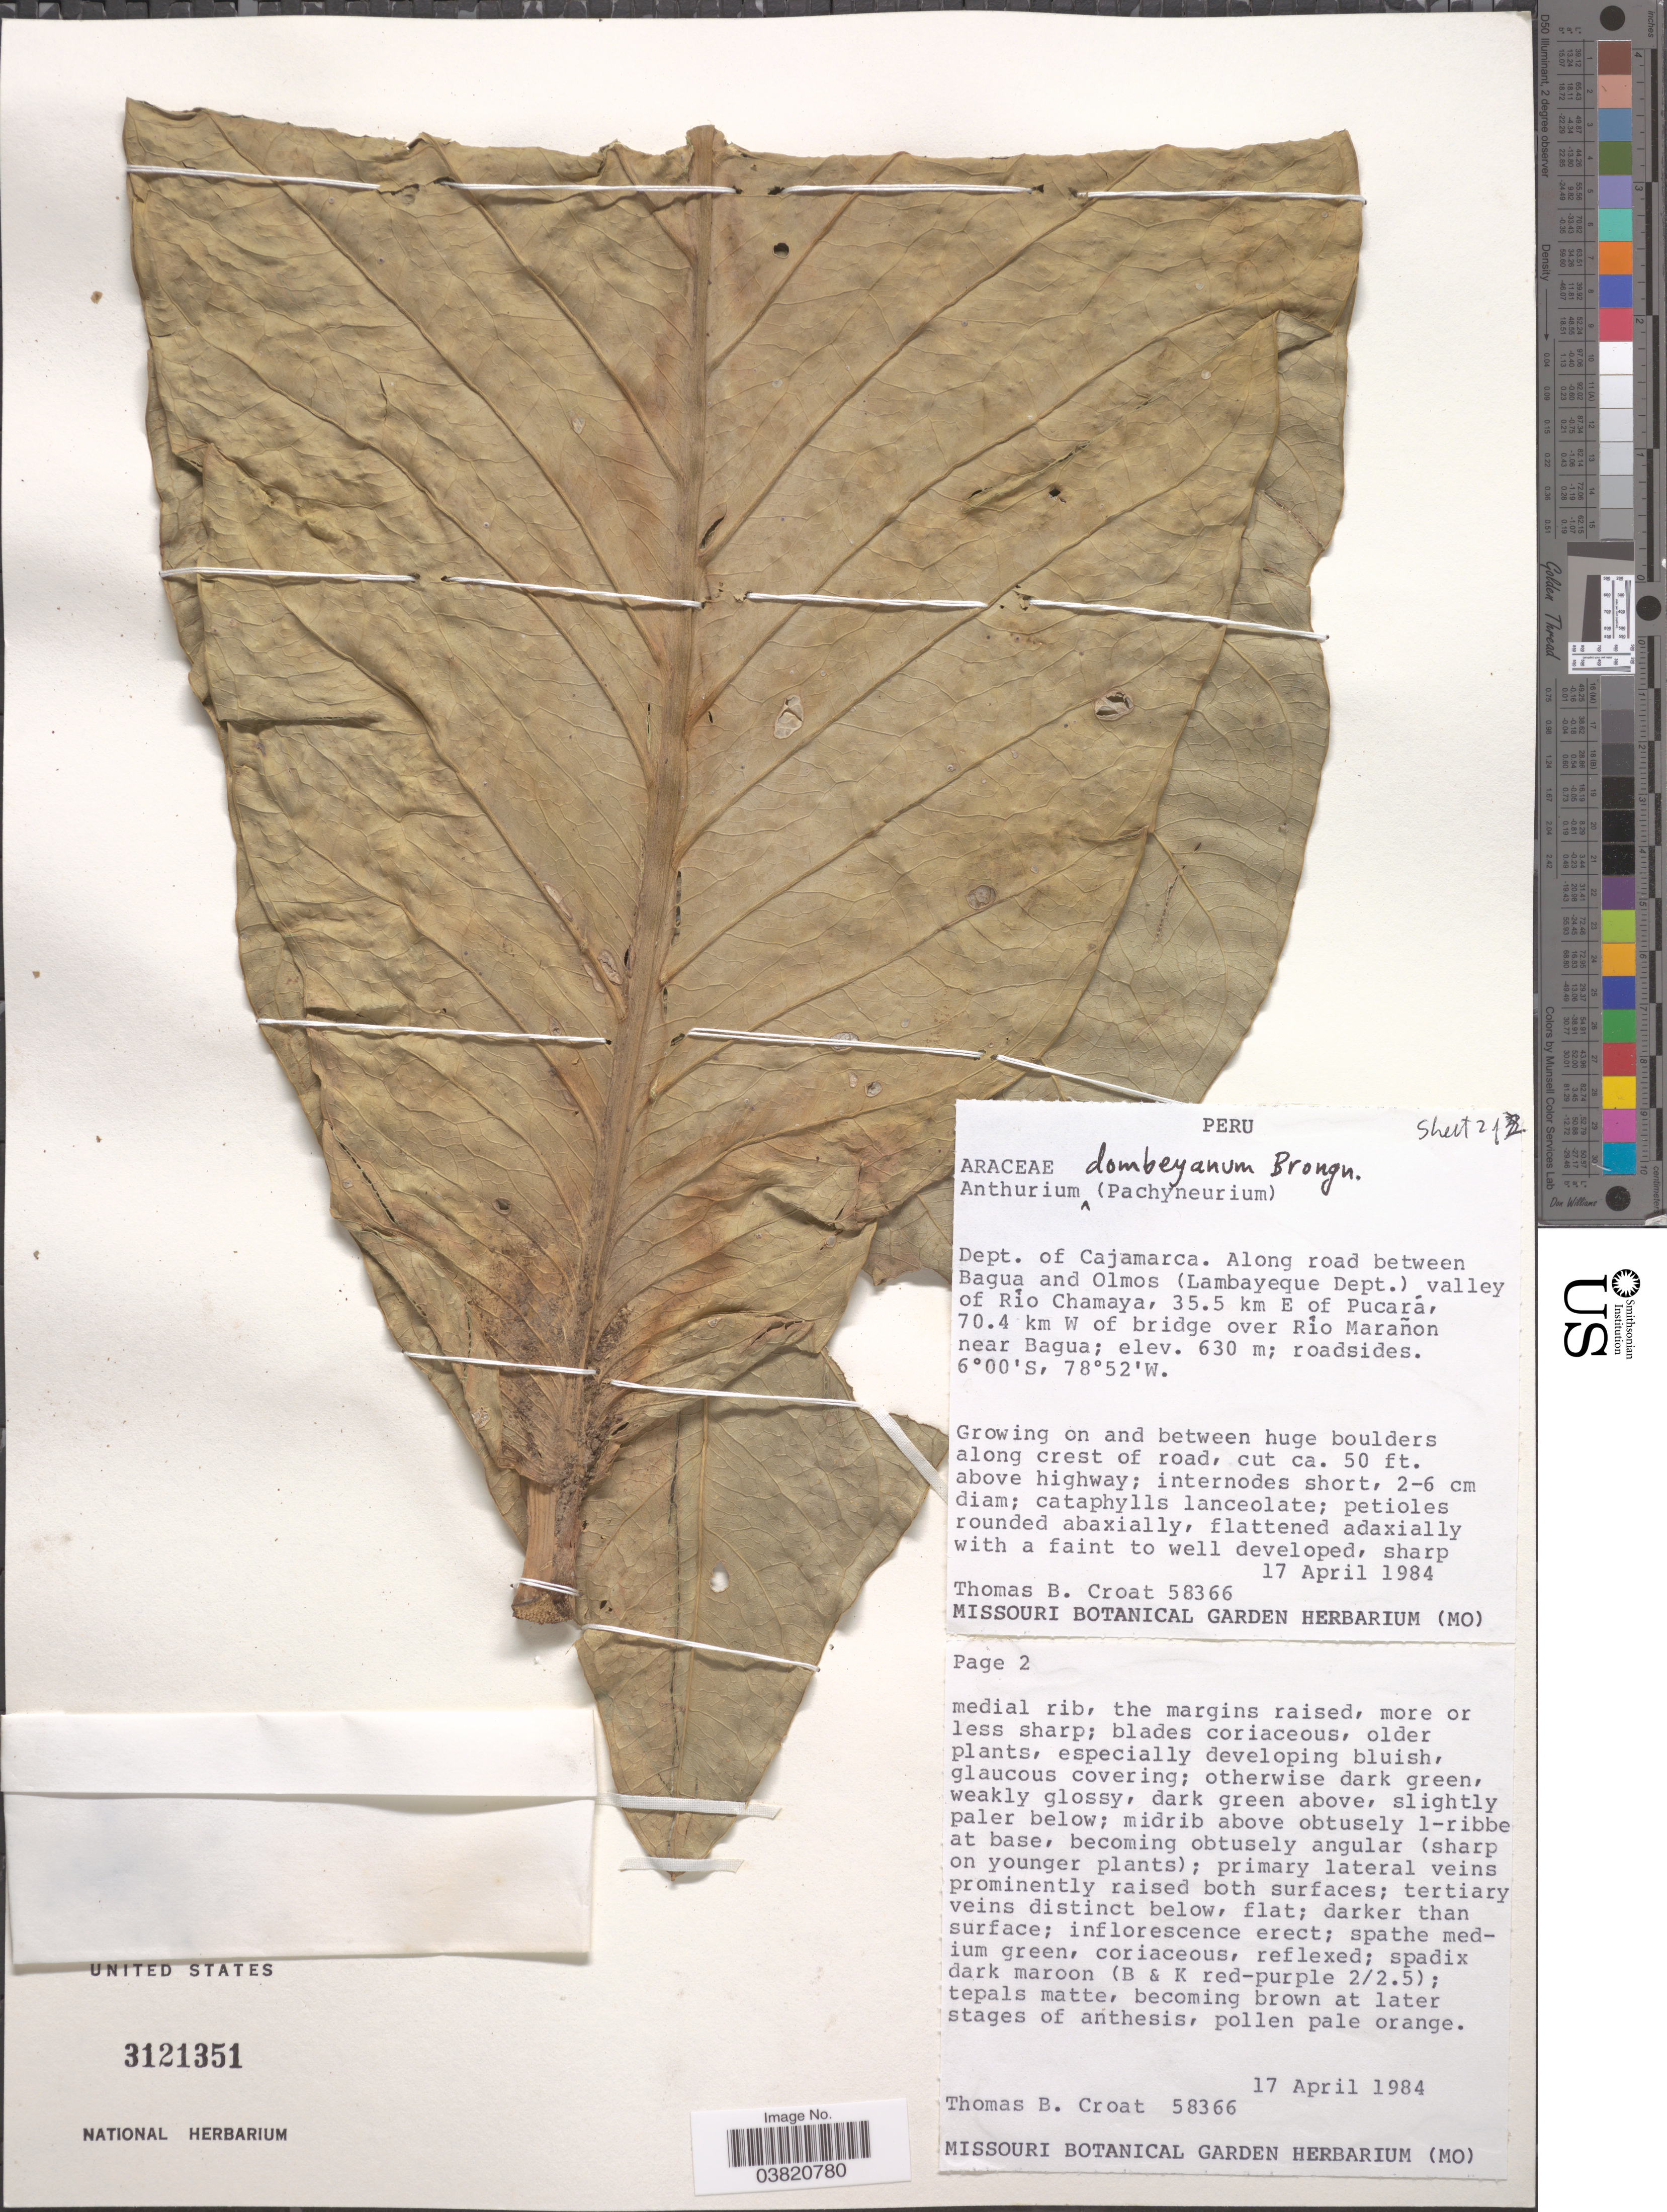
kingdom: Plantae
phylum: Tracheophyta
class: Liliopsida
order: Alismatales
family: Araceae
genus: Anthurium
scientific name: Anthurium dombeyanum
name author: Brongn. ex Schott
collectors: T. B. Croat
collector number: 58366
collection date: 1984-04-17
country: Peru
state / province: Cajamarca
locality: Dept. of Cajamarca. Along road between Bagua and Olmos (Lambayegue Dept.) valley of Río Chamaya, 35.5 km E of Pucará, 70.4 km W of bridge over Río Marañon near Bagua.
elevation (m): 630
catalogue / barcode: US 3121351